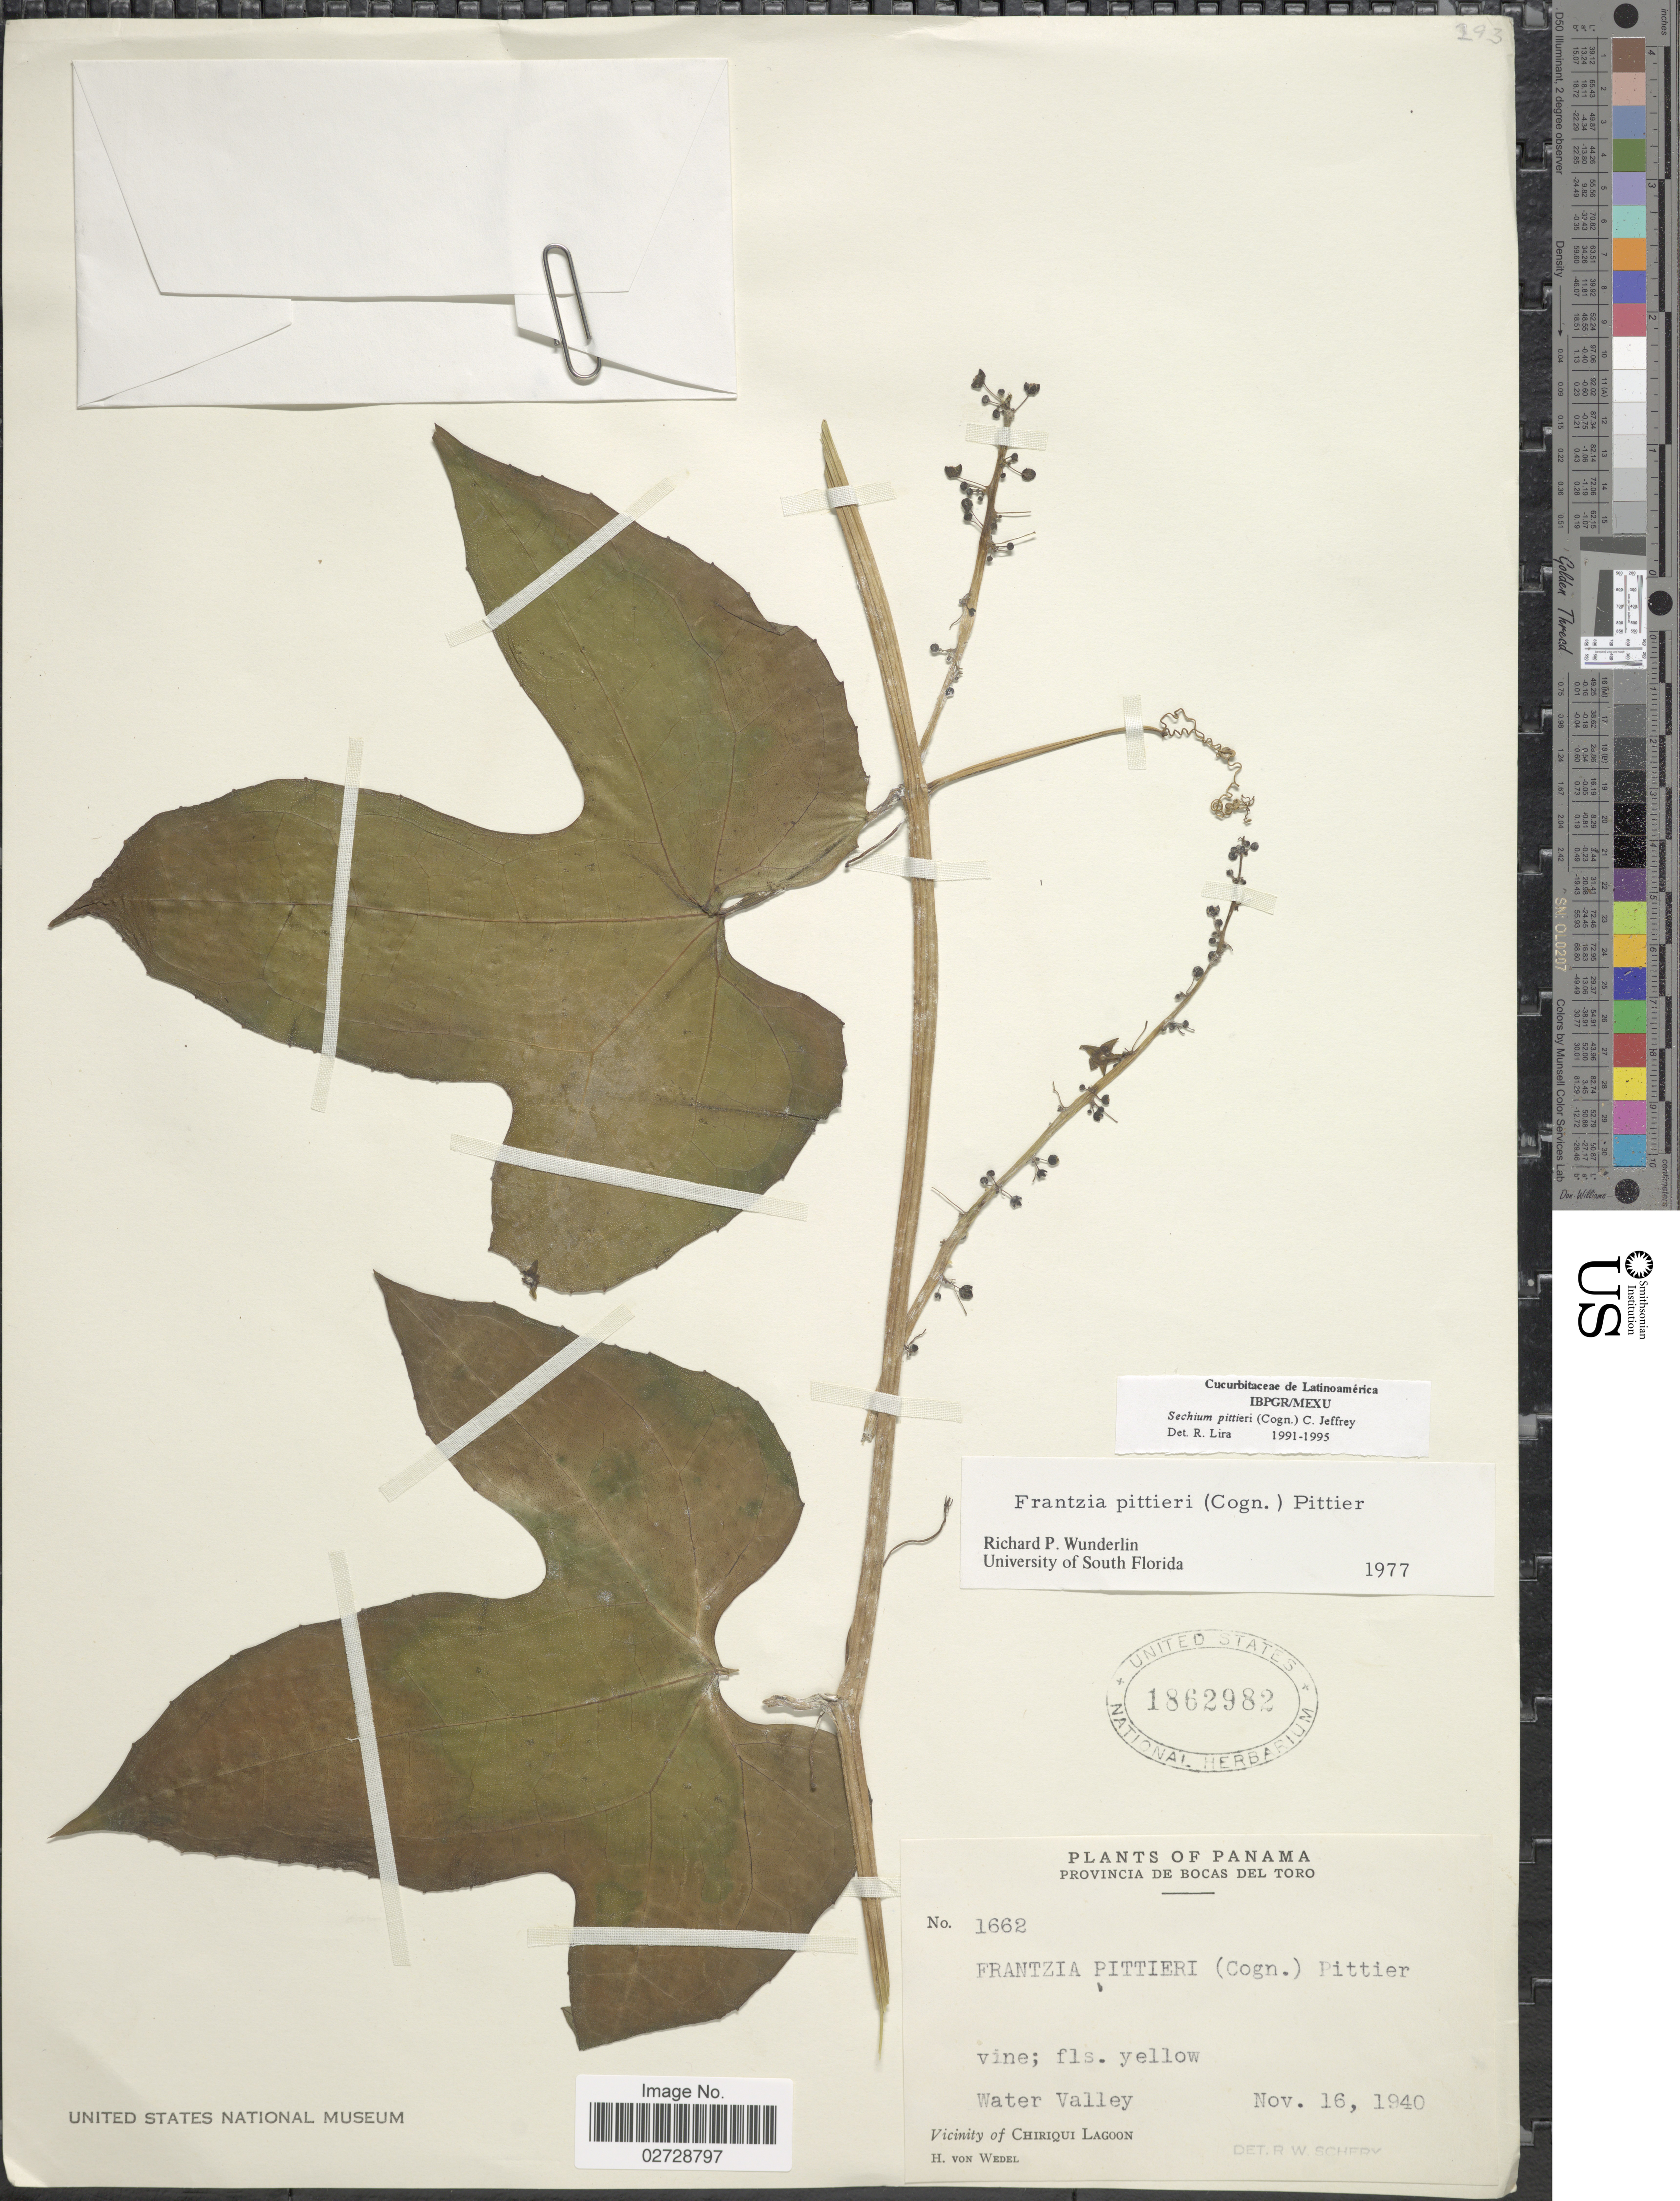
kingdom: Plantae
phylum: Tracheophyta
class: Magnoliopsida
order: Cucurbitales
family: Cucurbitaceae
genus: Sechium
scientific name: Sechium pittieri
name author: (Cogn.) C. Jeffrey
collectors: H. von Wedel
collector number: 1662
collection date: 1940-11-16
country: Panama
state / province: Bocas del Toro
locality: Water Valley. Vicinity of Chiriqui Lagoon.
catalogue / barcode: US 1862982